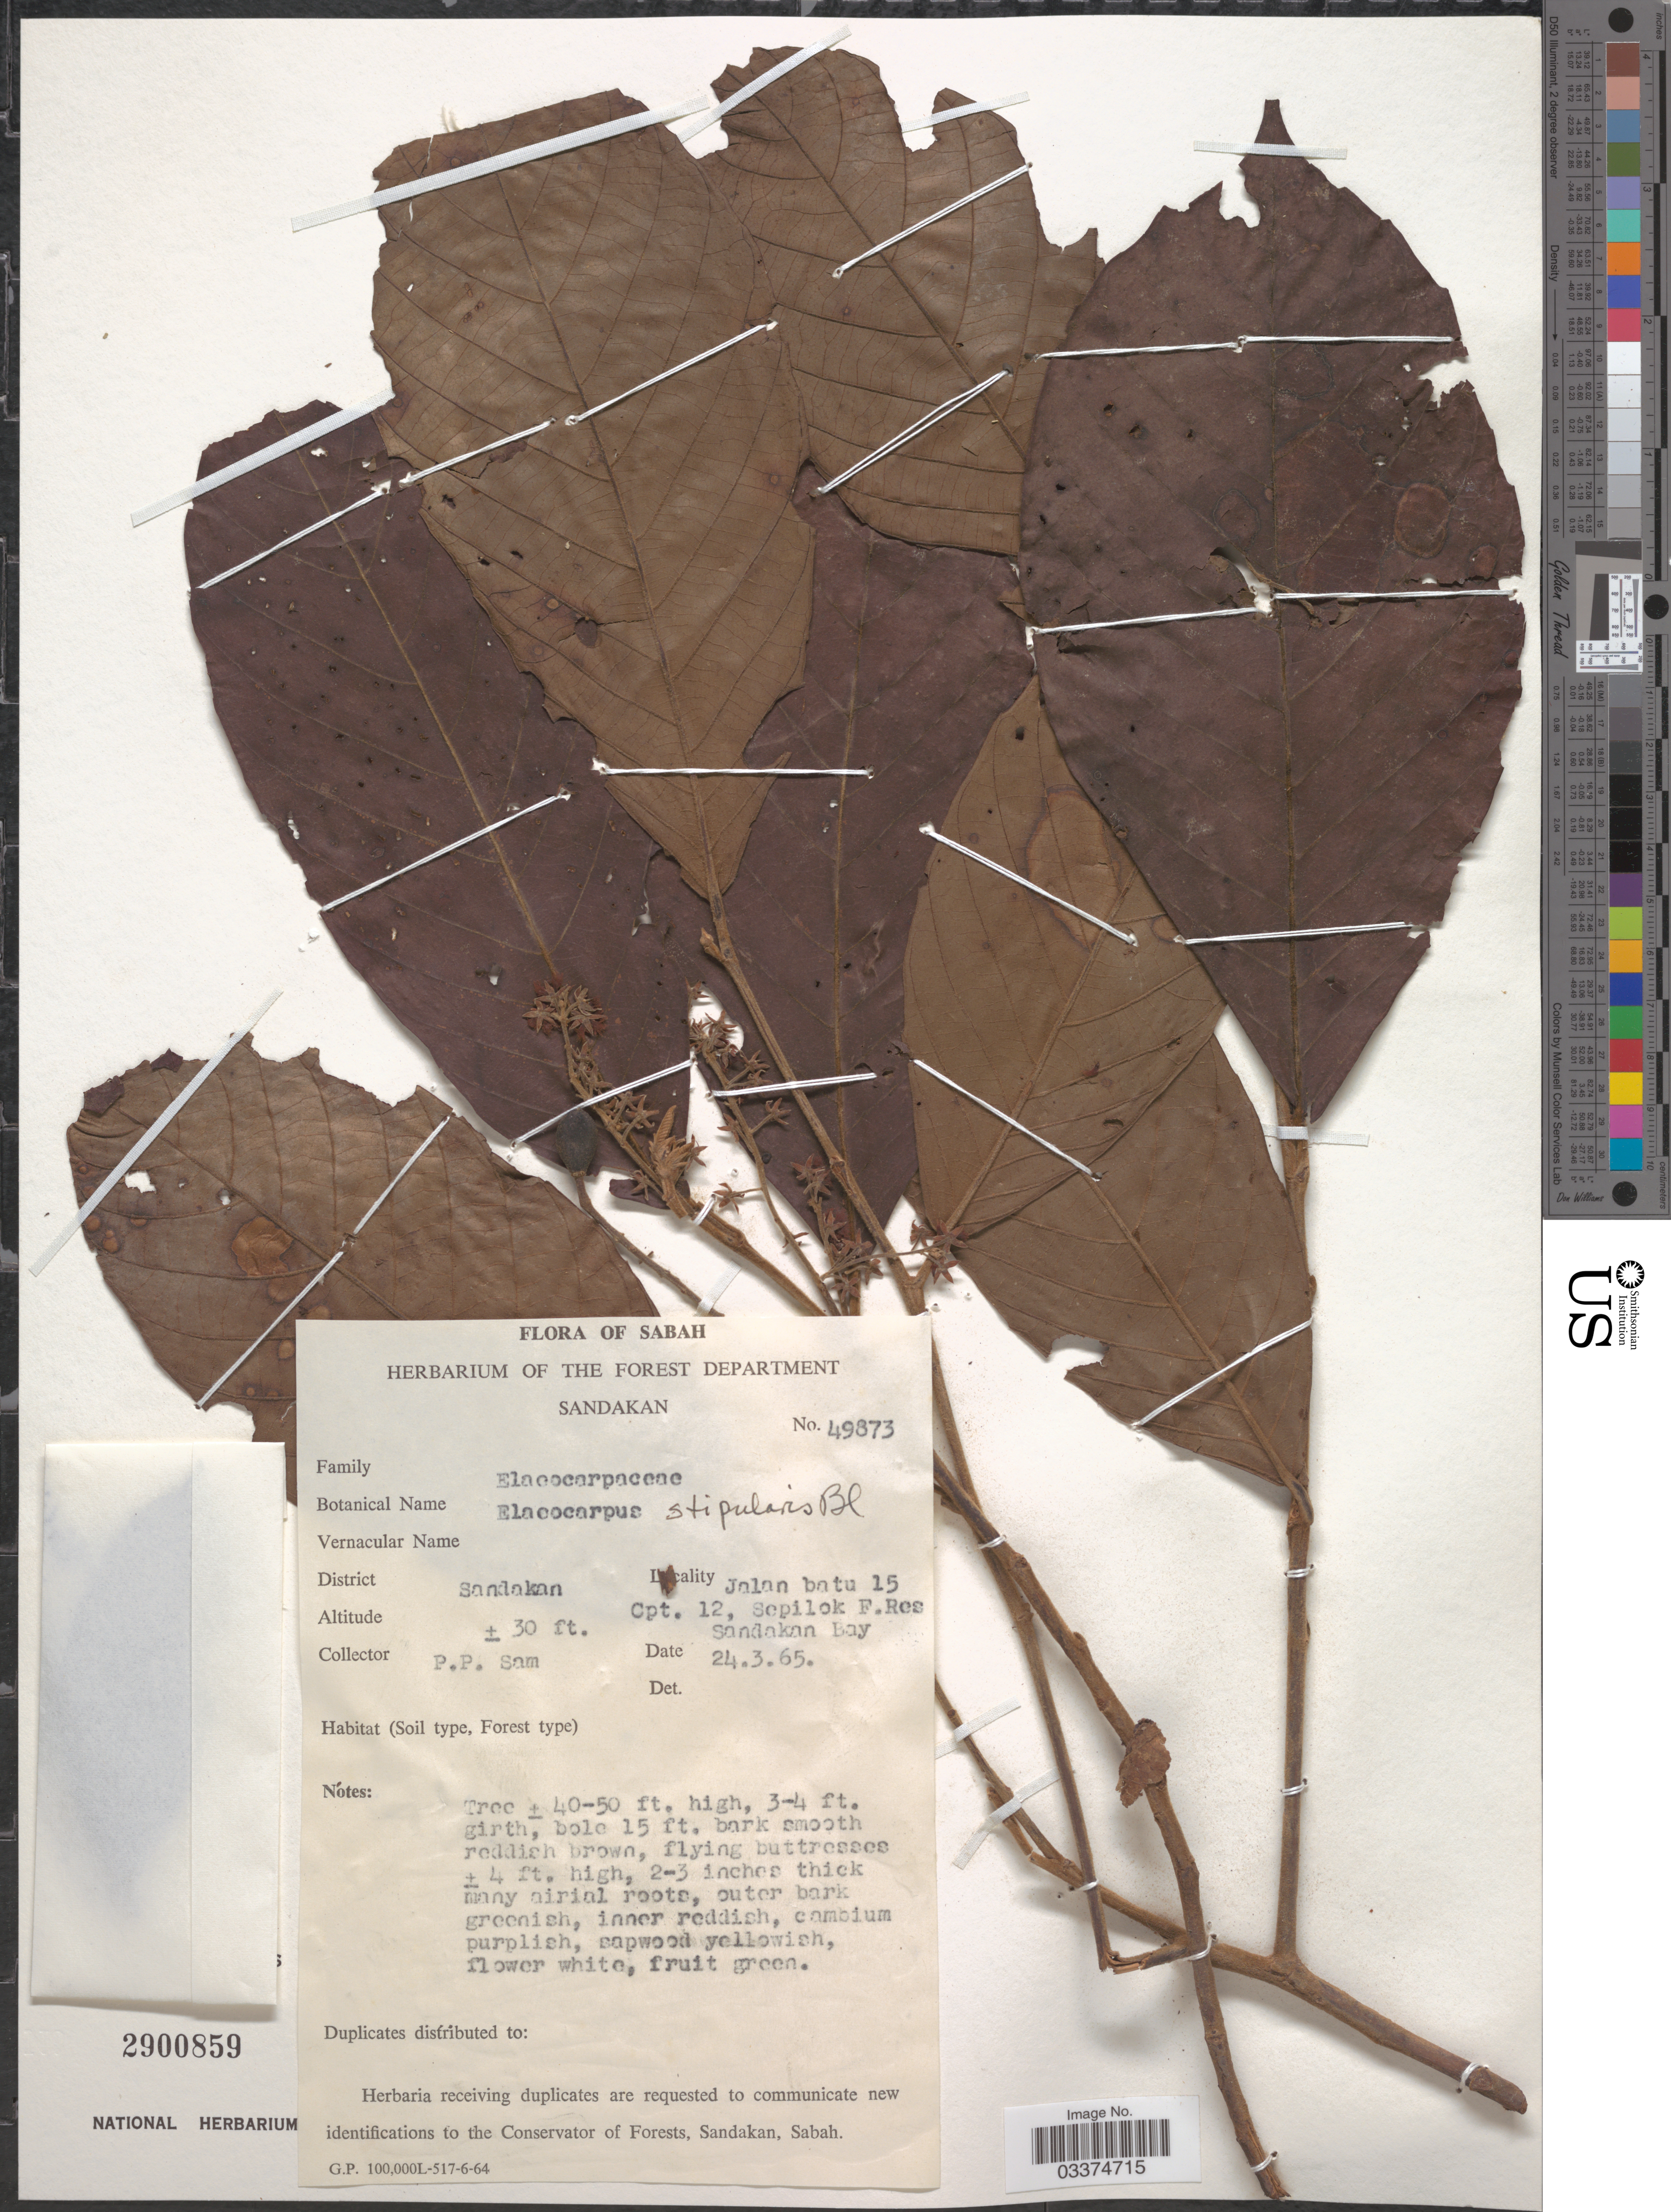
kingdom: Plantae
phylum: Tracheophyta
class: Magnoliopsida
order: Oxalidales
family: Elaeocarpaceae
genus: Elaeocarpus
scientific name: Elaeocarpus stipularis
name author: Blume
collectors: P.P. Sam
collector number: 49873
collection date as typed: Transcribed d/m/y: 24/3/65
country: Malaysia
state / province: Sabah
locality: District Sandakan. Jalan batu 15 Cpt. 12, Sepilok F. Res Sandakan Bay.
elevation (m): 9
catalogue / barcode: US 2900859